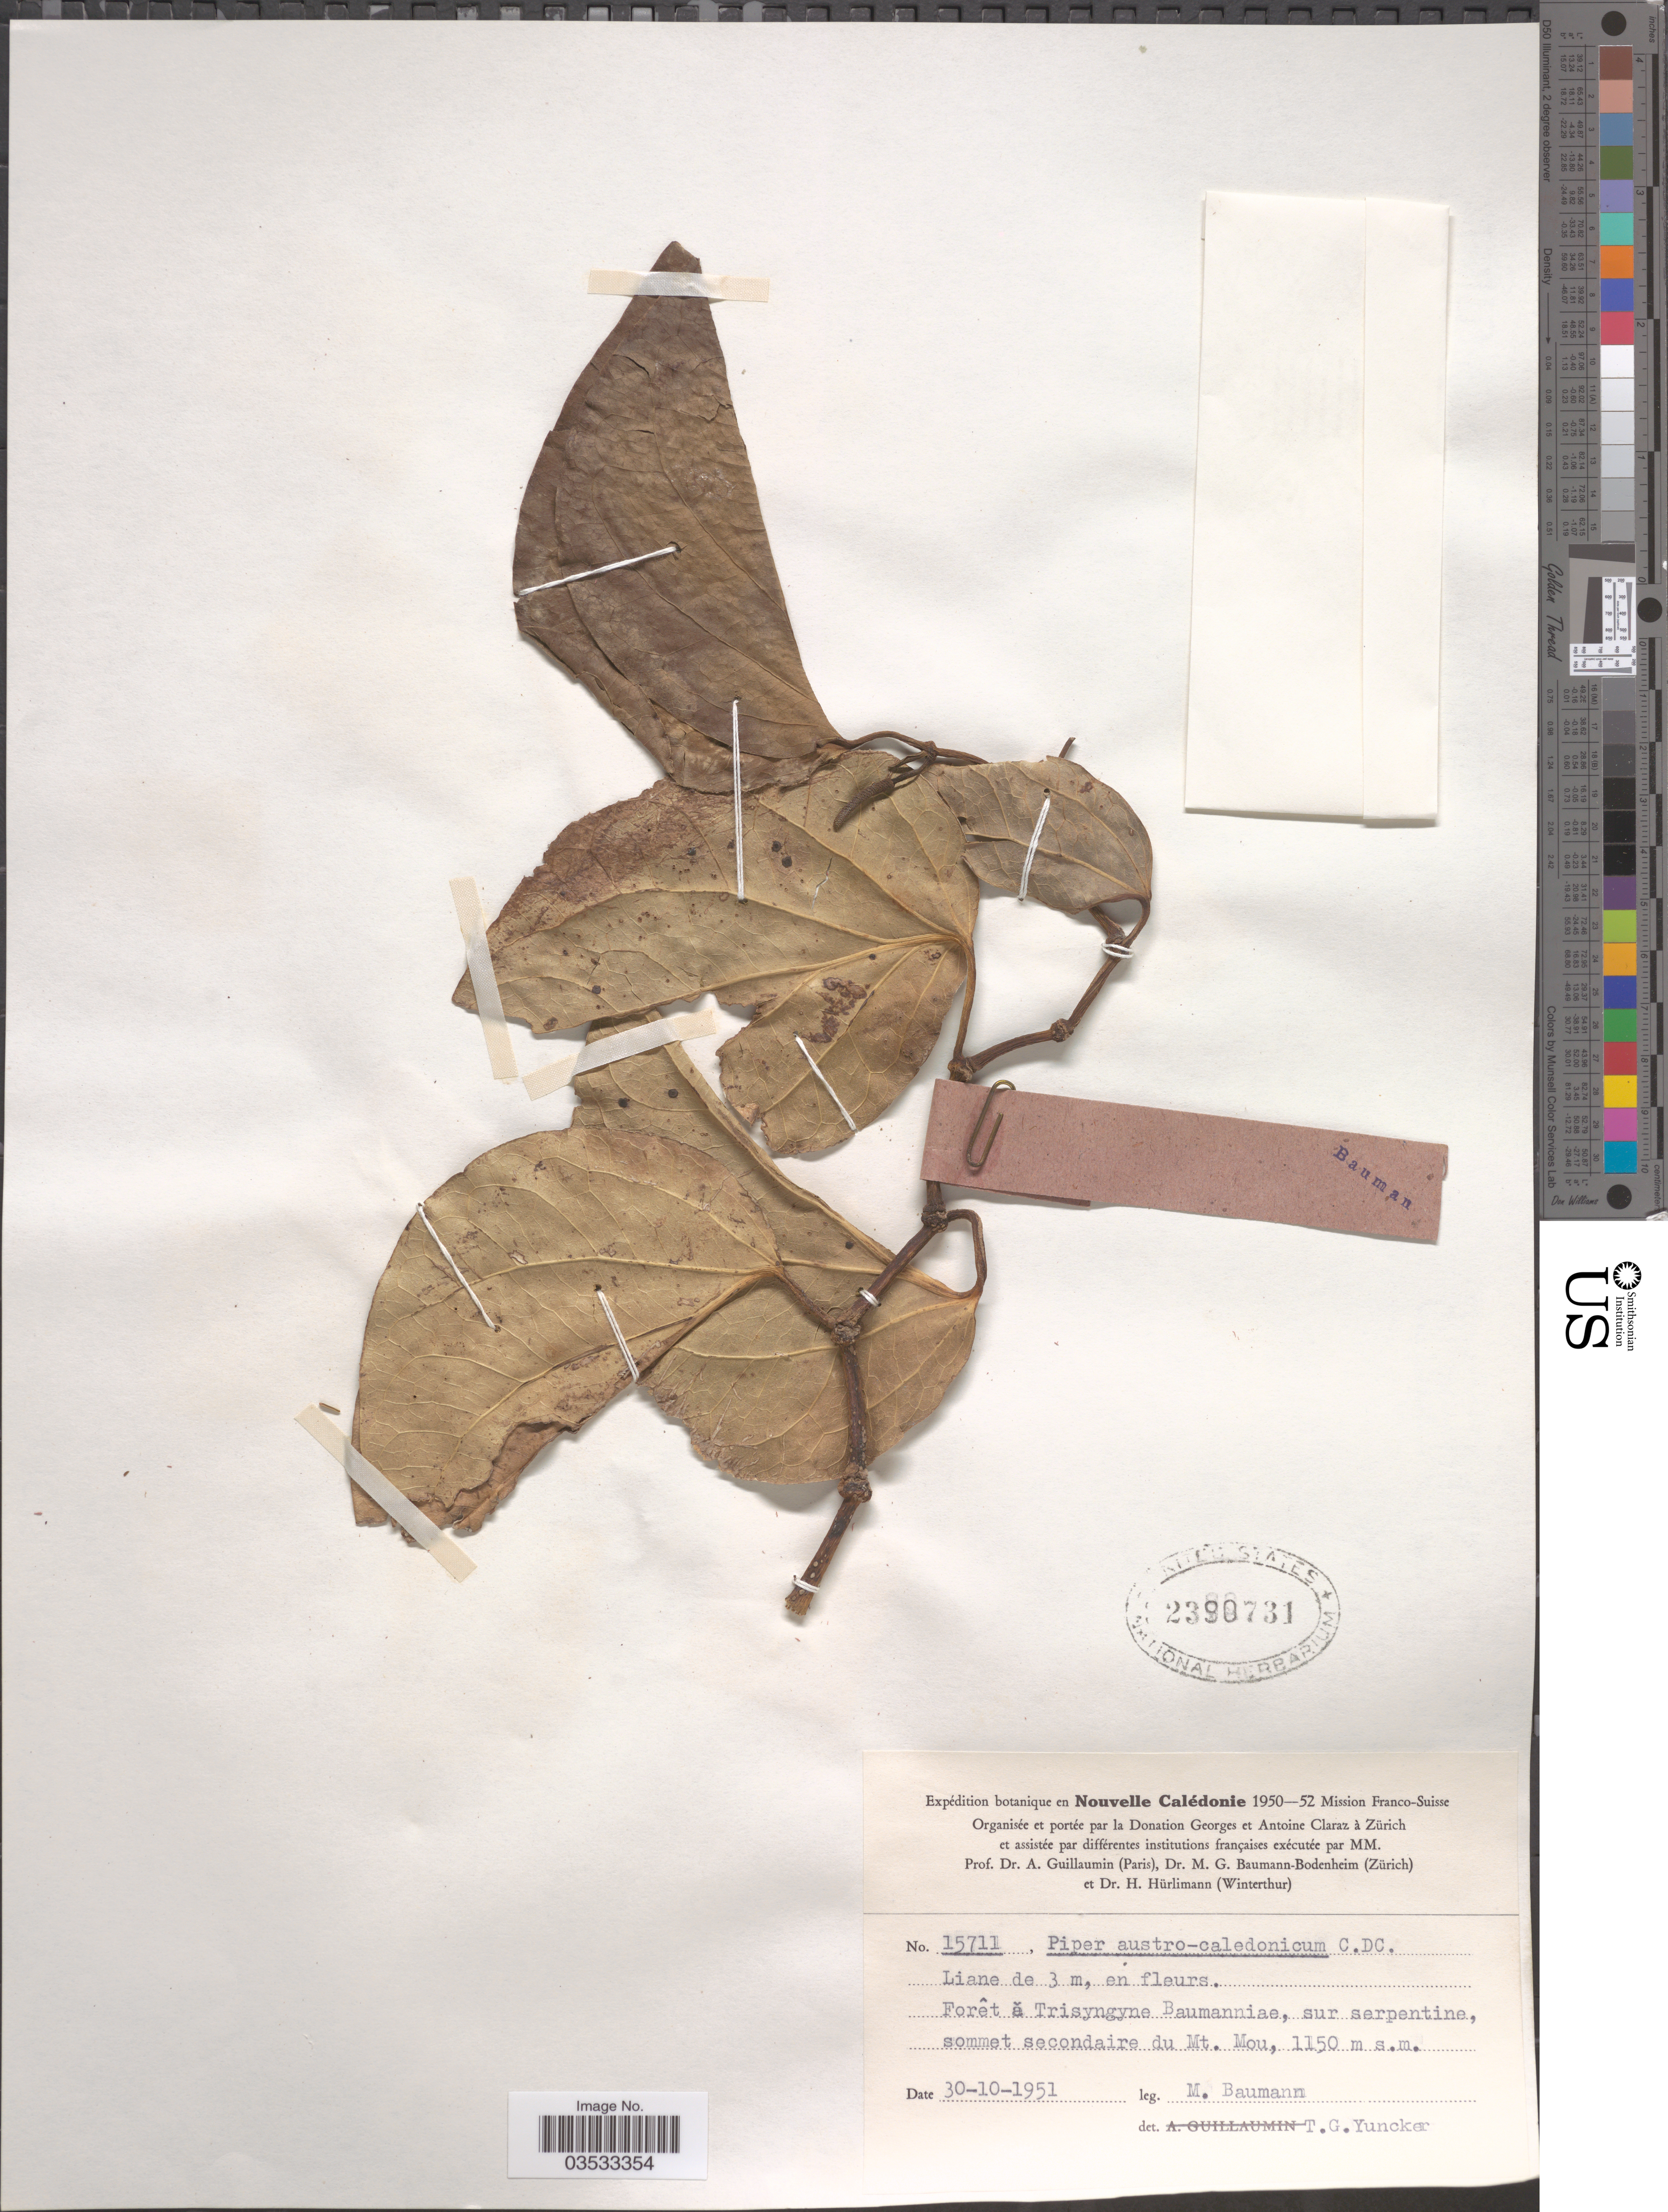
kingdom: Plantae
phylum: Tracheophyta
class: Magnoliopsida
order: Piperales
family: Piperaceae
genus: Piper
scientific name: Piper austrocaledonicum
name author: C. DC.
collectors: M. Baumann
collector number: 15711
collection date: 1951-10-30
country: New Caledonia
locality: Nouvelle Calédonie. Forêt ă trisyngyne Baummaniae, sur serpentine, sommet secondaire du Mt. Mou.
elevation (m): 1150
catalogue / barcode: US 2390731